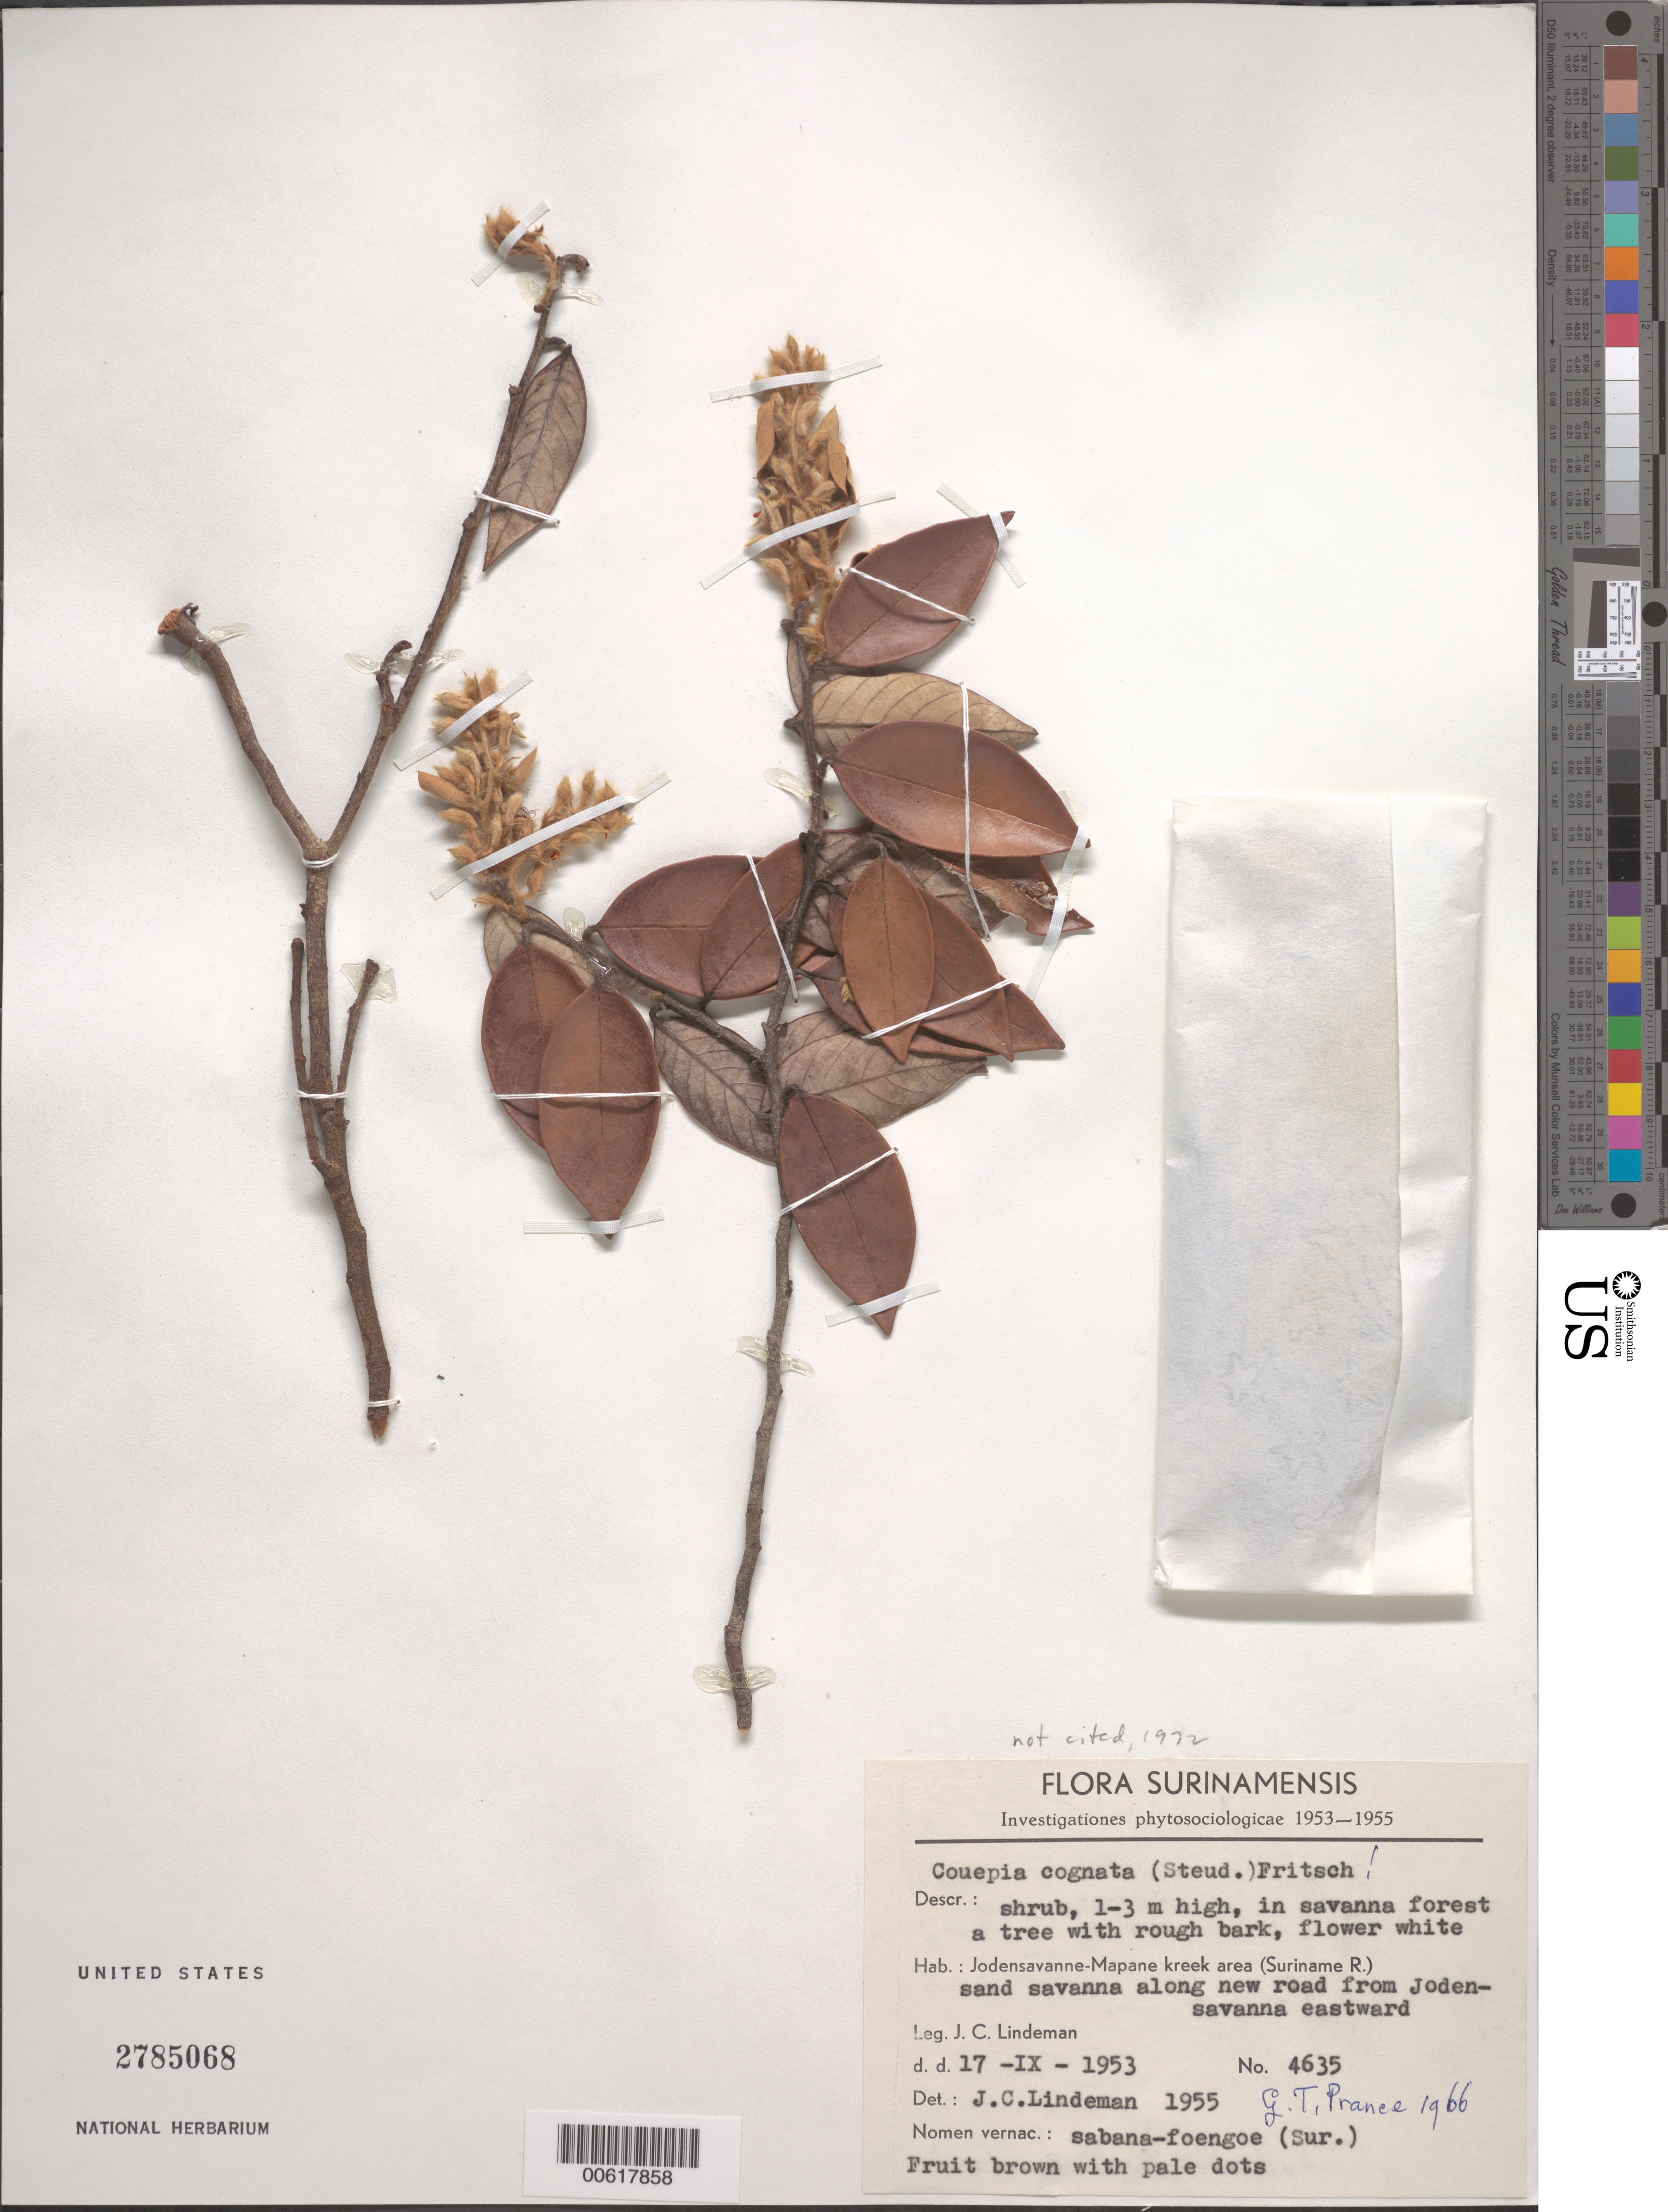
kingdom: Plantae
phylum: Tracheophyta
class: Magnoliopsida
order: Malpighiales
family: Chrysobalanaceae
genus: Gaulettia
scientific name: Gaulettia cognata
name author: (Steud.) Sothers & Prance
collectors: J. C. Lindeman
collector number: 4635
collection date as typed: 17-Nov-53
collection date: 1953-11-17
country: Suriname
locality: Jodensavanne-Mapane kreek area (Suriname R.), along new road from Jodensavanna eastward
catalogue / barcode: US 2785068